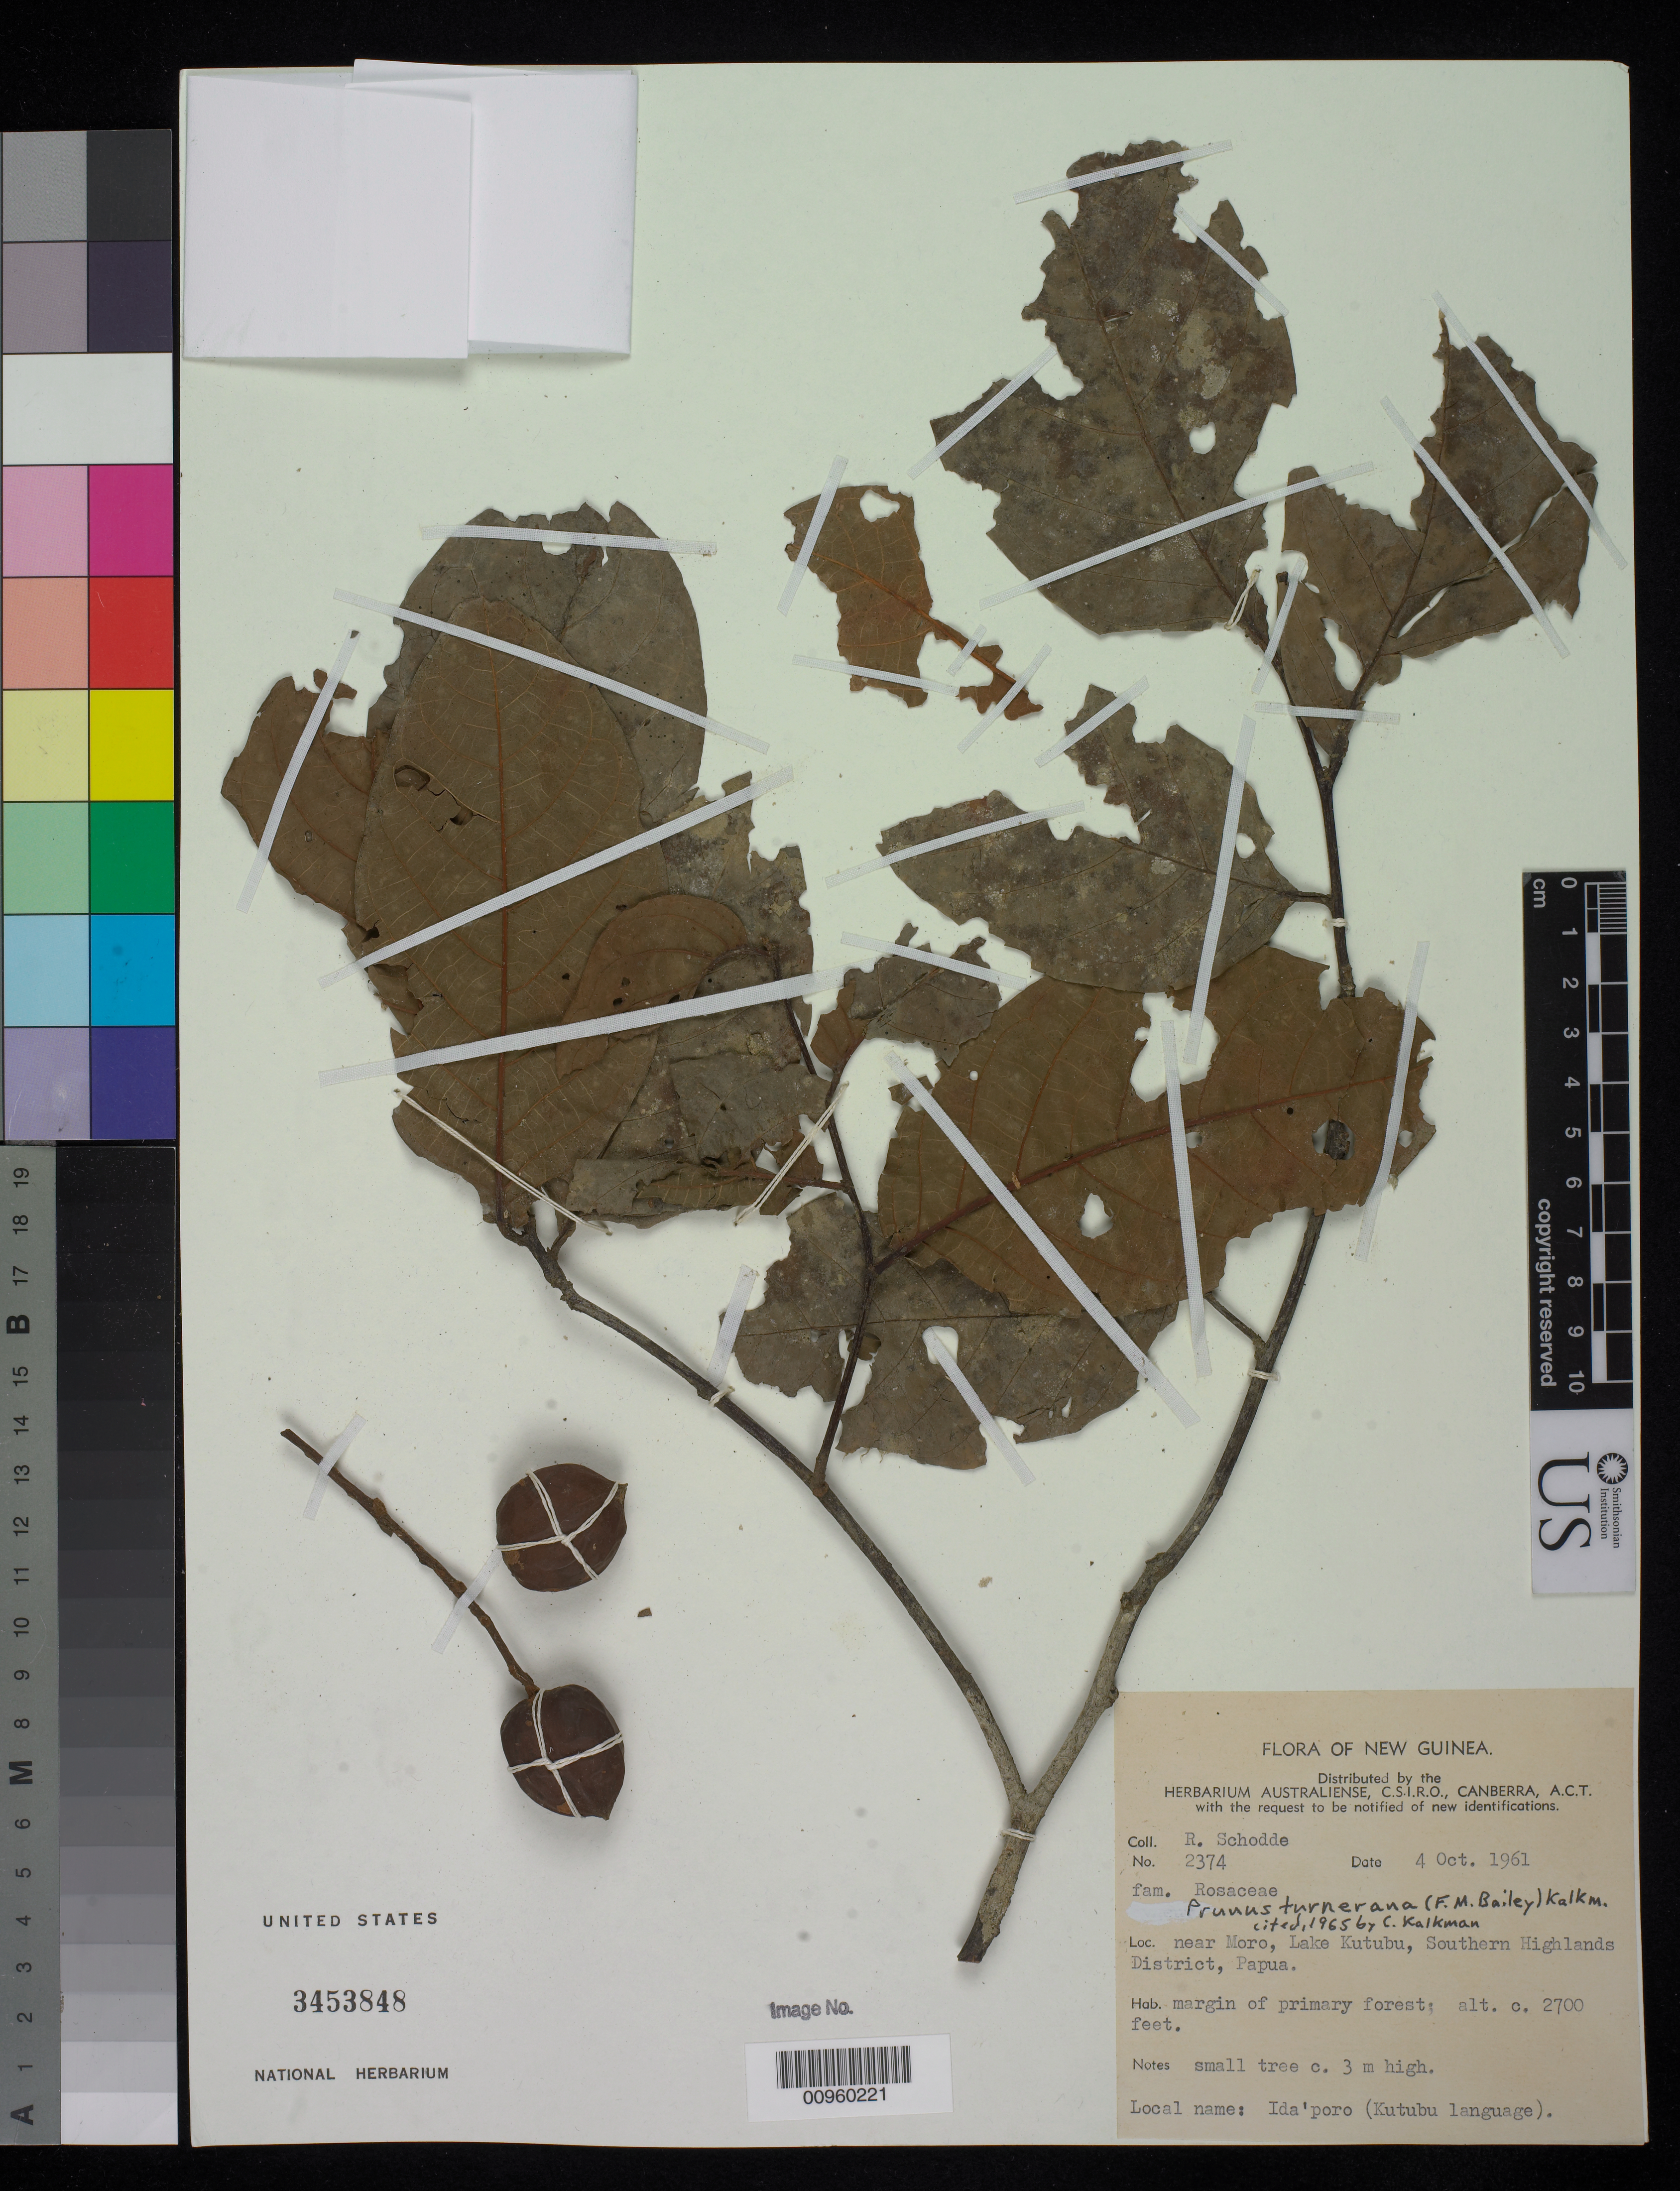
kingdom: Plantae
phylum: Tracheophyta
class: Magnoliopsida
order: Rosales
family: Rosaceae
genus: Prunus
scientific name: Prunus turneriana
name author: (F.M. Bailey) Kalkman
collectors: R. Schodde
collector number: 2374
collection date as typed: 04 Oct 1961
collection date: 1961-10-04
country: Papua New Guinea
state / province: Southern Highlands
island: New Guinea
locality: Near moro, Lake kutubu, Southern Highlands district. Margin of primary forest.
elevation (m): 823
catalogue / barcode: US 3453848